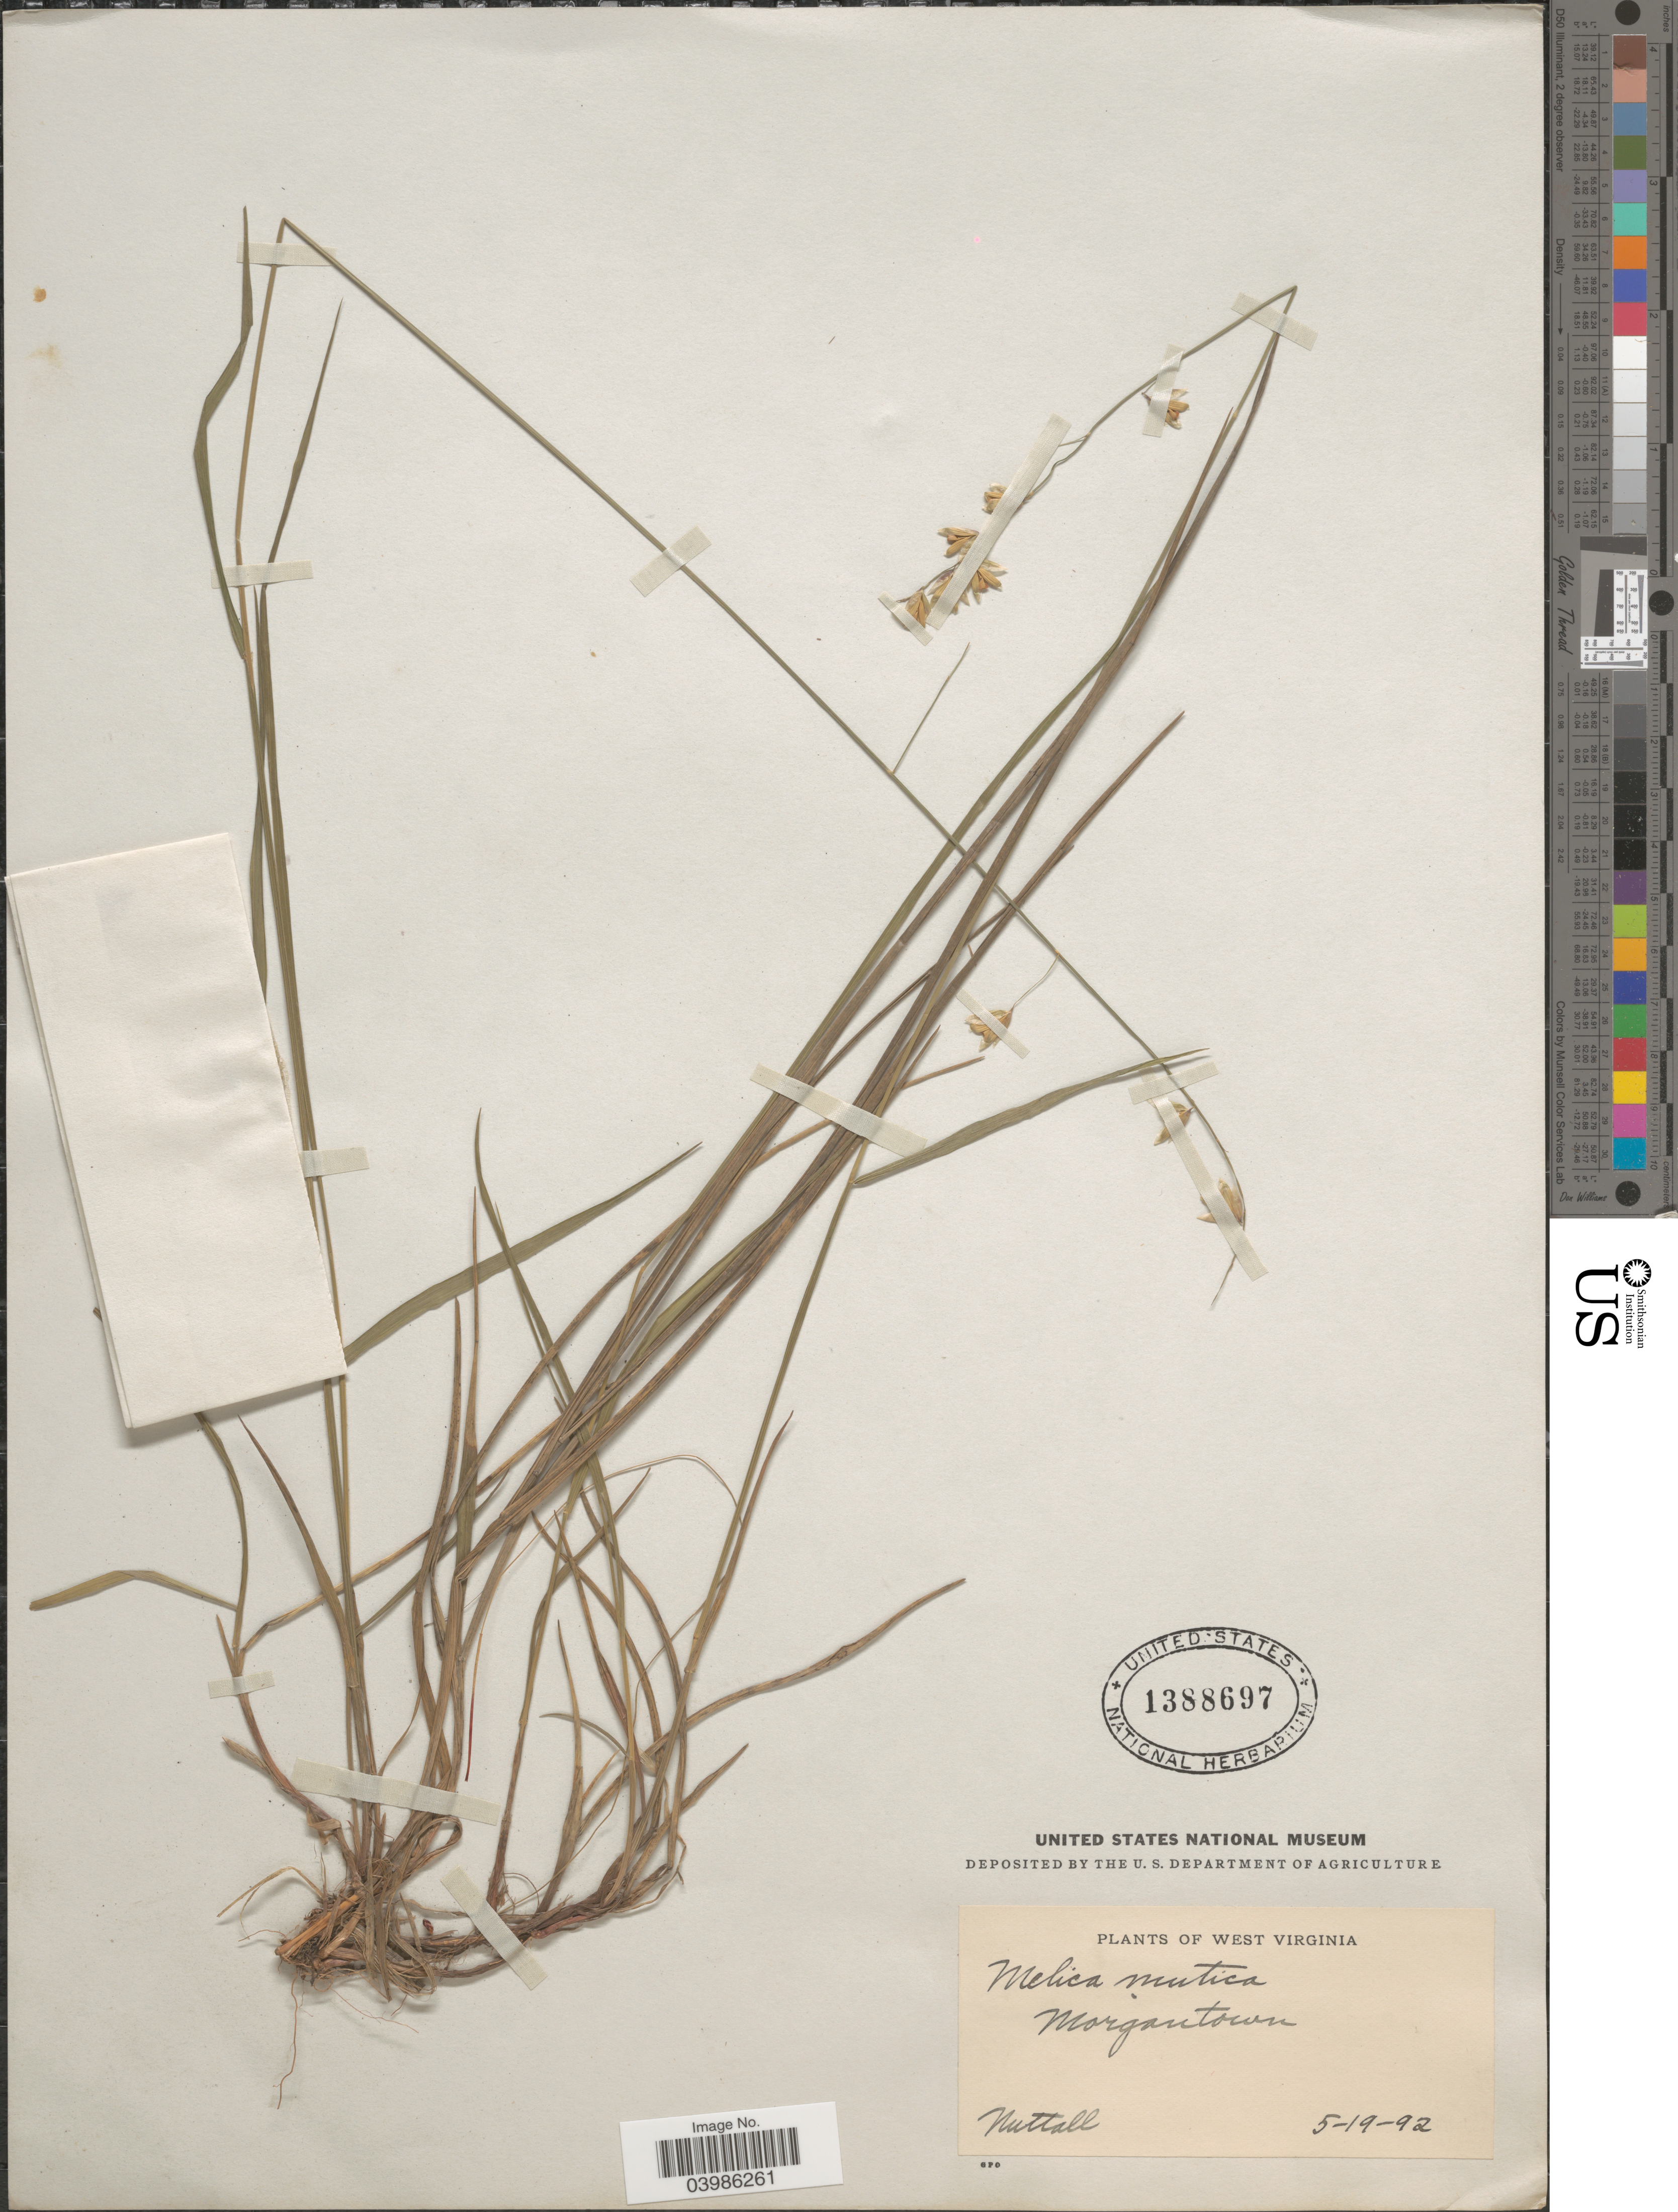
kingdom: Plantae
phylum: Tracheophyta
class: Liliopsida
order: Poales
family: Poaceae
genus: Melica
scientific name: Melica mutica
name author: Walter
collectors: Nuttall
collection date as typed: Transcribed d/m/y: 19/5/92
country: United States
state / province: West Virginia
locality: Morgantown.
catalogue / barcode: US 1388697